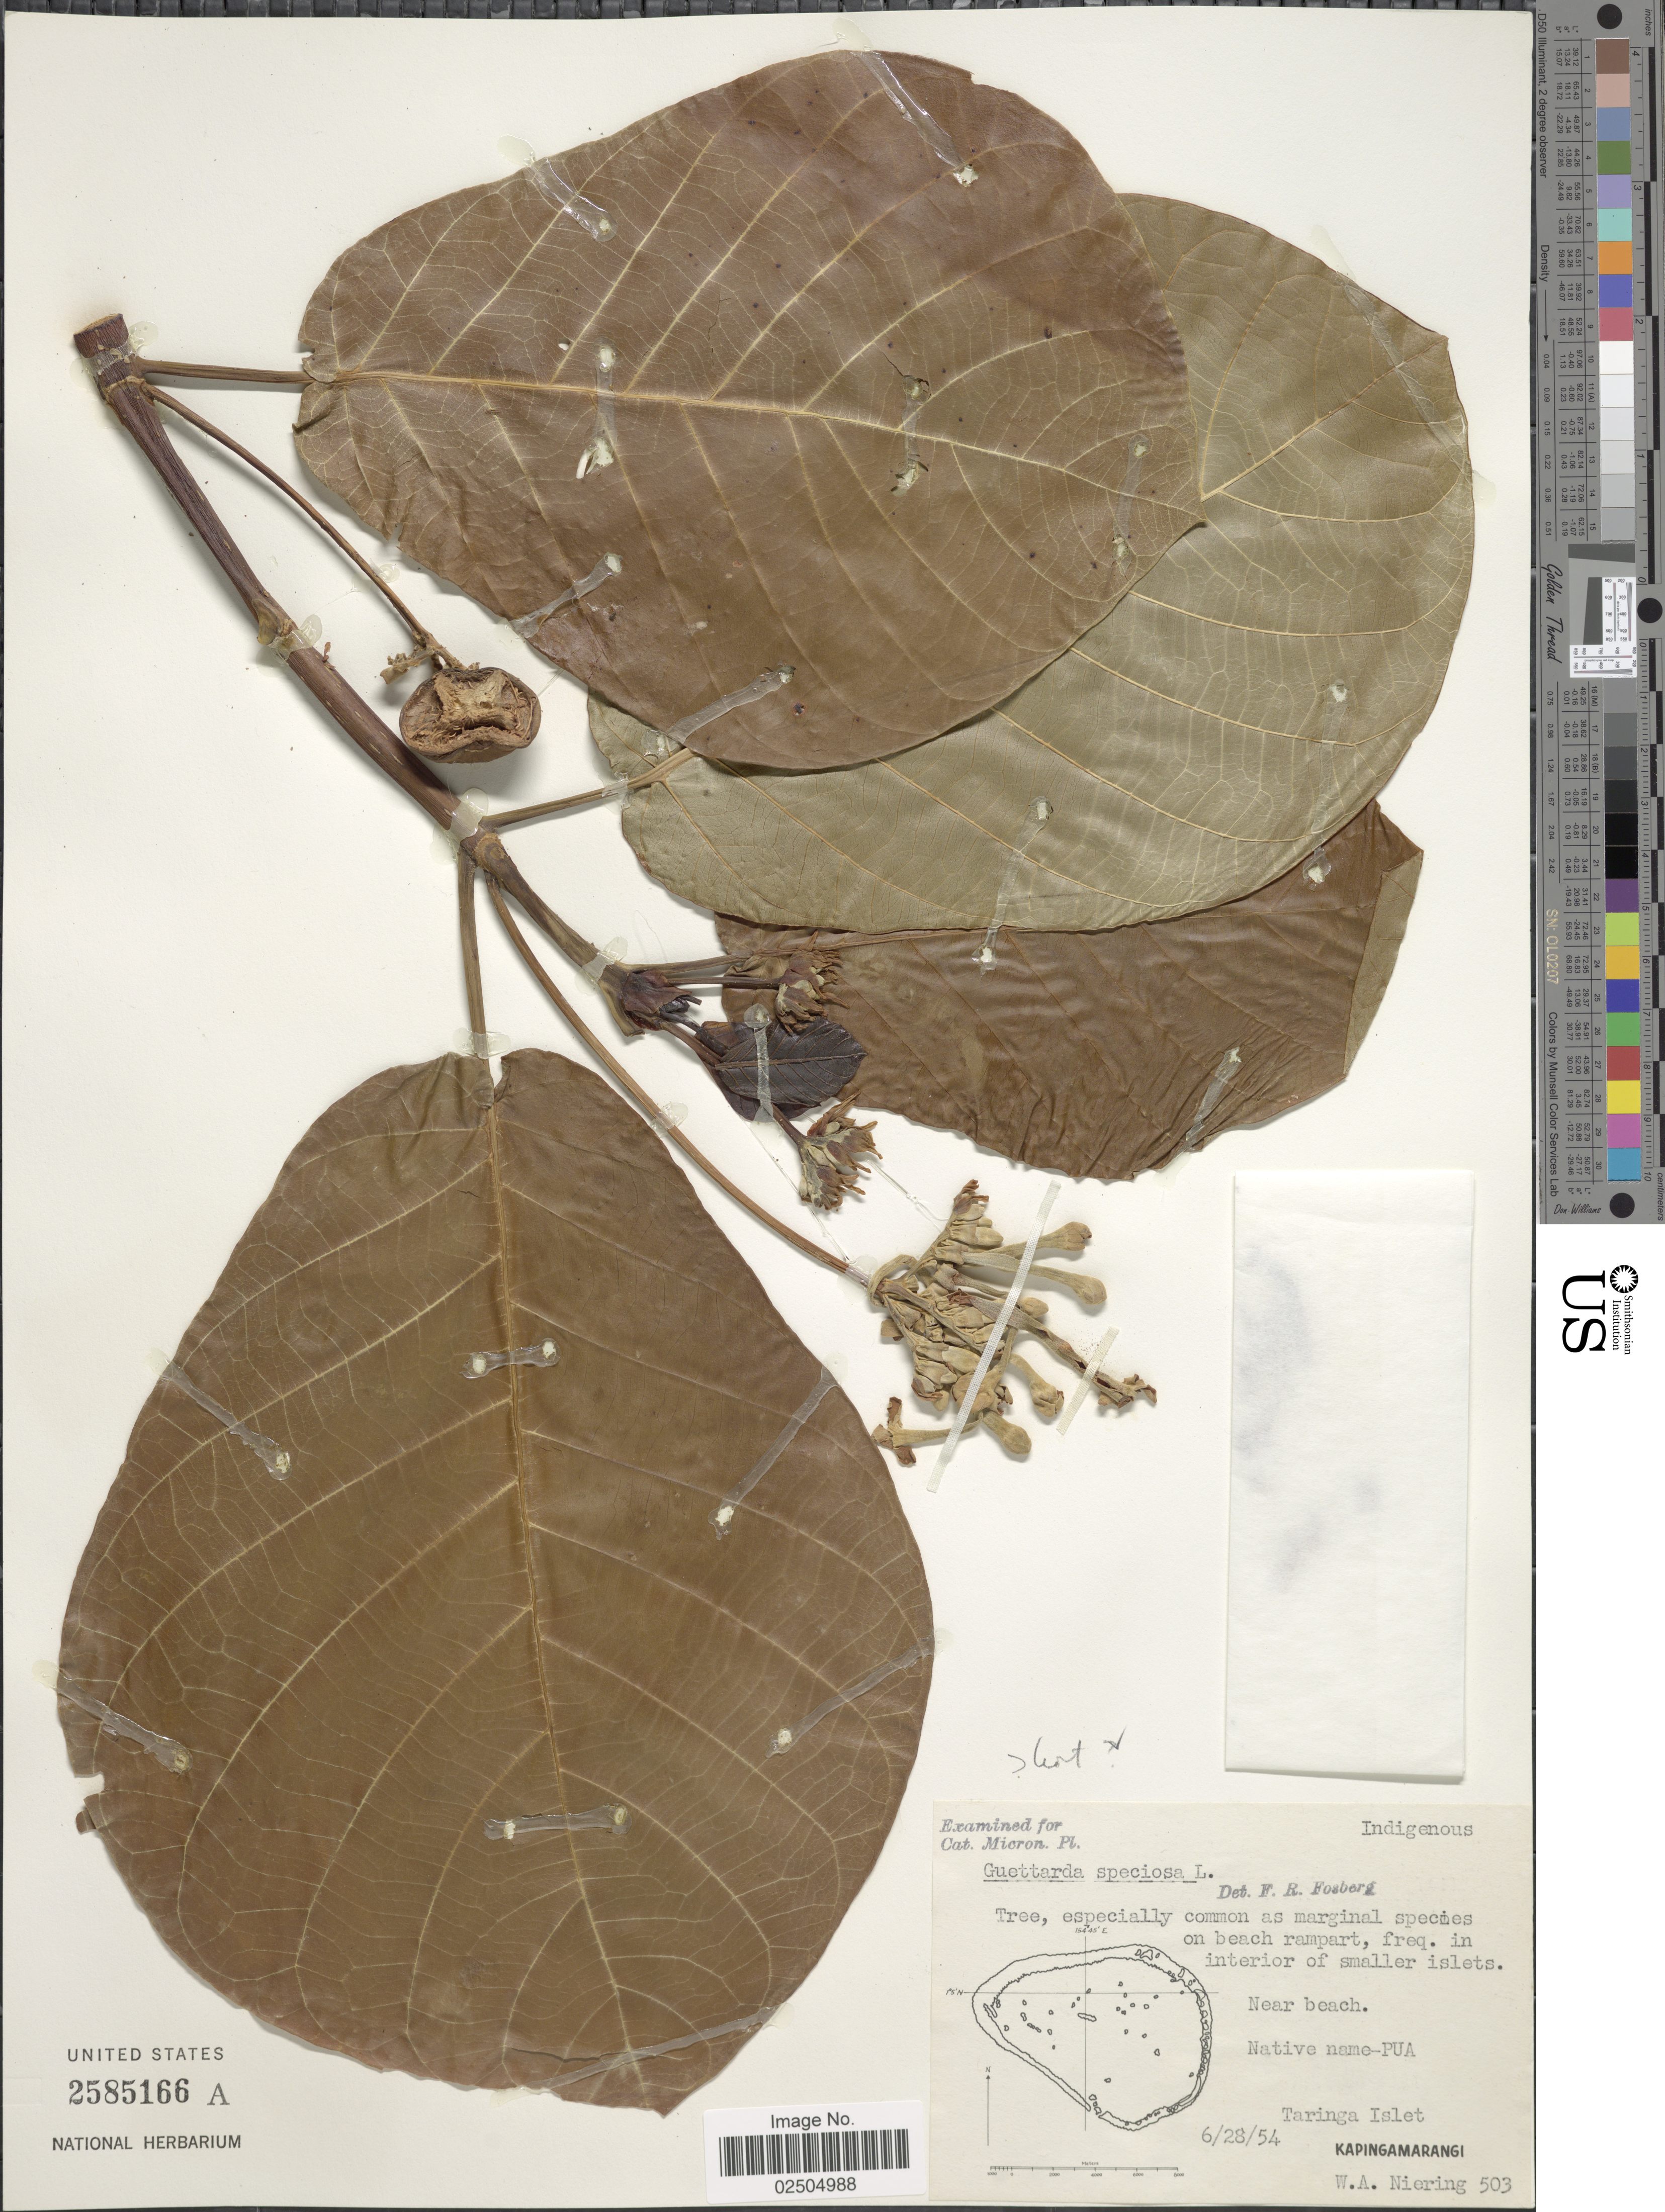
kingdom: Plantae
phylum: Tracheophyta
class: Magnoliopsida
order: Gentianales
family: Rubiaceae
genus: Guettarda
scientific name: Guettarda speciosa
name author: L.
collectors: W. Niering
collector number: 503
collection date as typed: Transcribed d/m/y: 28/6/54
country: Micronesia, Federated States of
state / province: Pohnpei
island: Kapingamarangi Atoll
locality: Near beach, Native name-PUA, Taringa Islet, Kapingamarangi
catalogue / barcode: US 2585166A